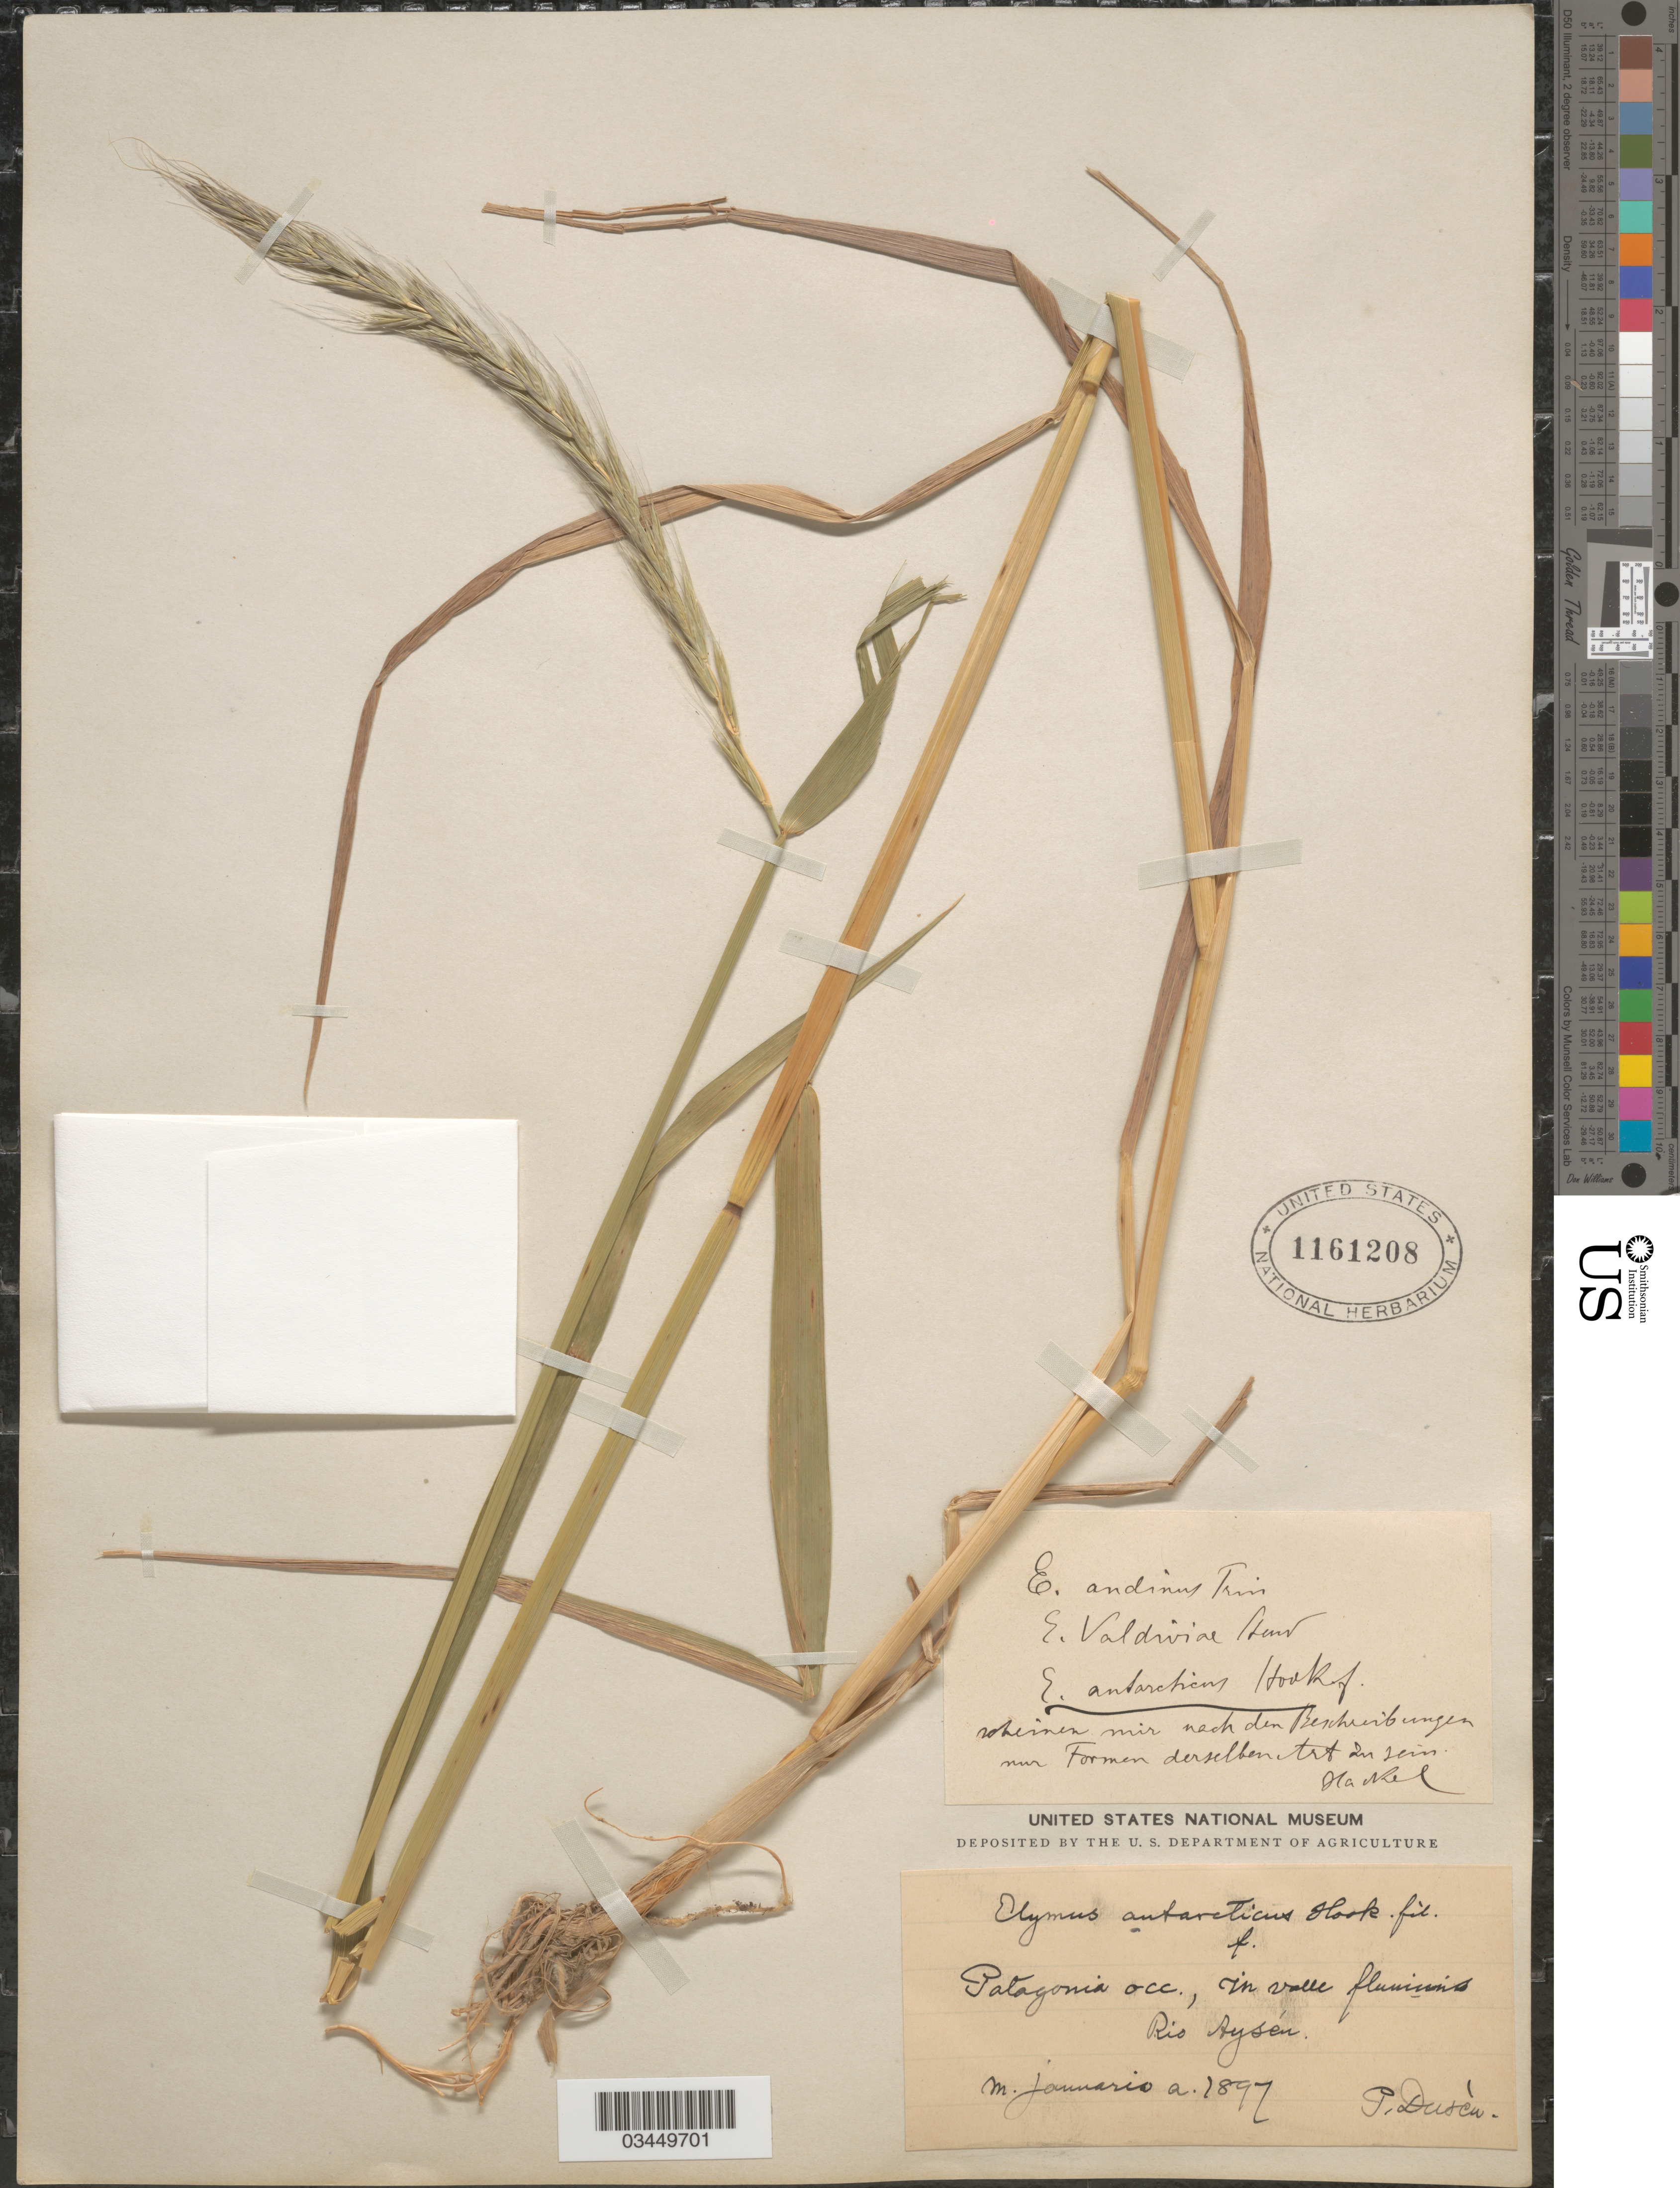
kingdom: Plantae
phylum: Tracheophyta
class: Liliopsida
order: Poales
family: Poaceae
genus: Elymus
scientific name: Elymus angulatus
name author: J. Presl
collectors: P. Dusén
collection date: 1897-01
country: Chile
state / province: Aisén (XI)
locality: Patagonia occ., in valle fluminis. Rio Aysén.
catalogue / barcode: US 1161208